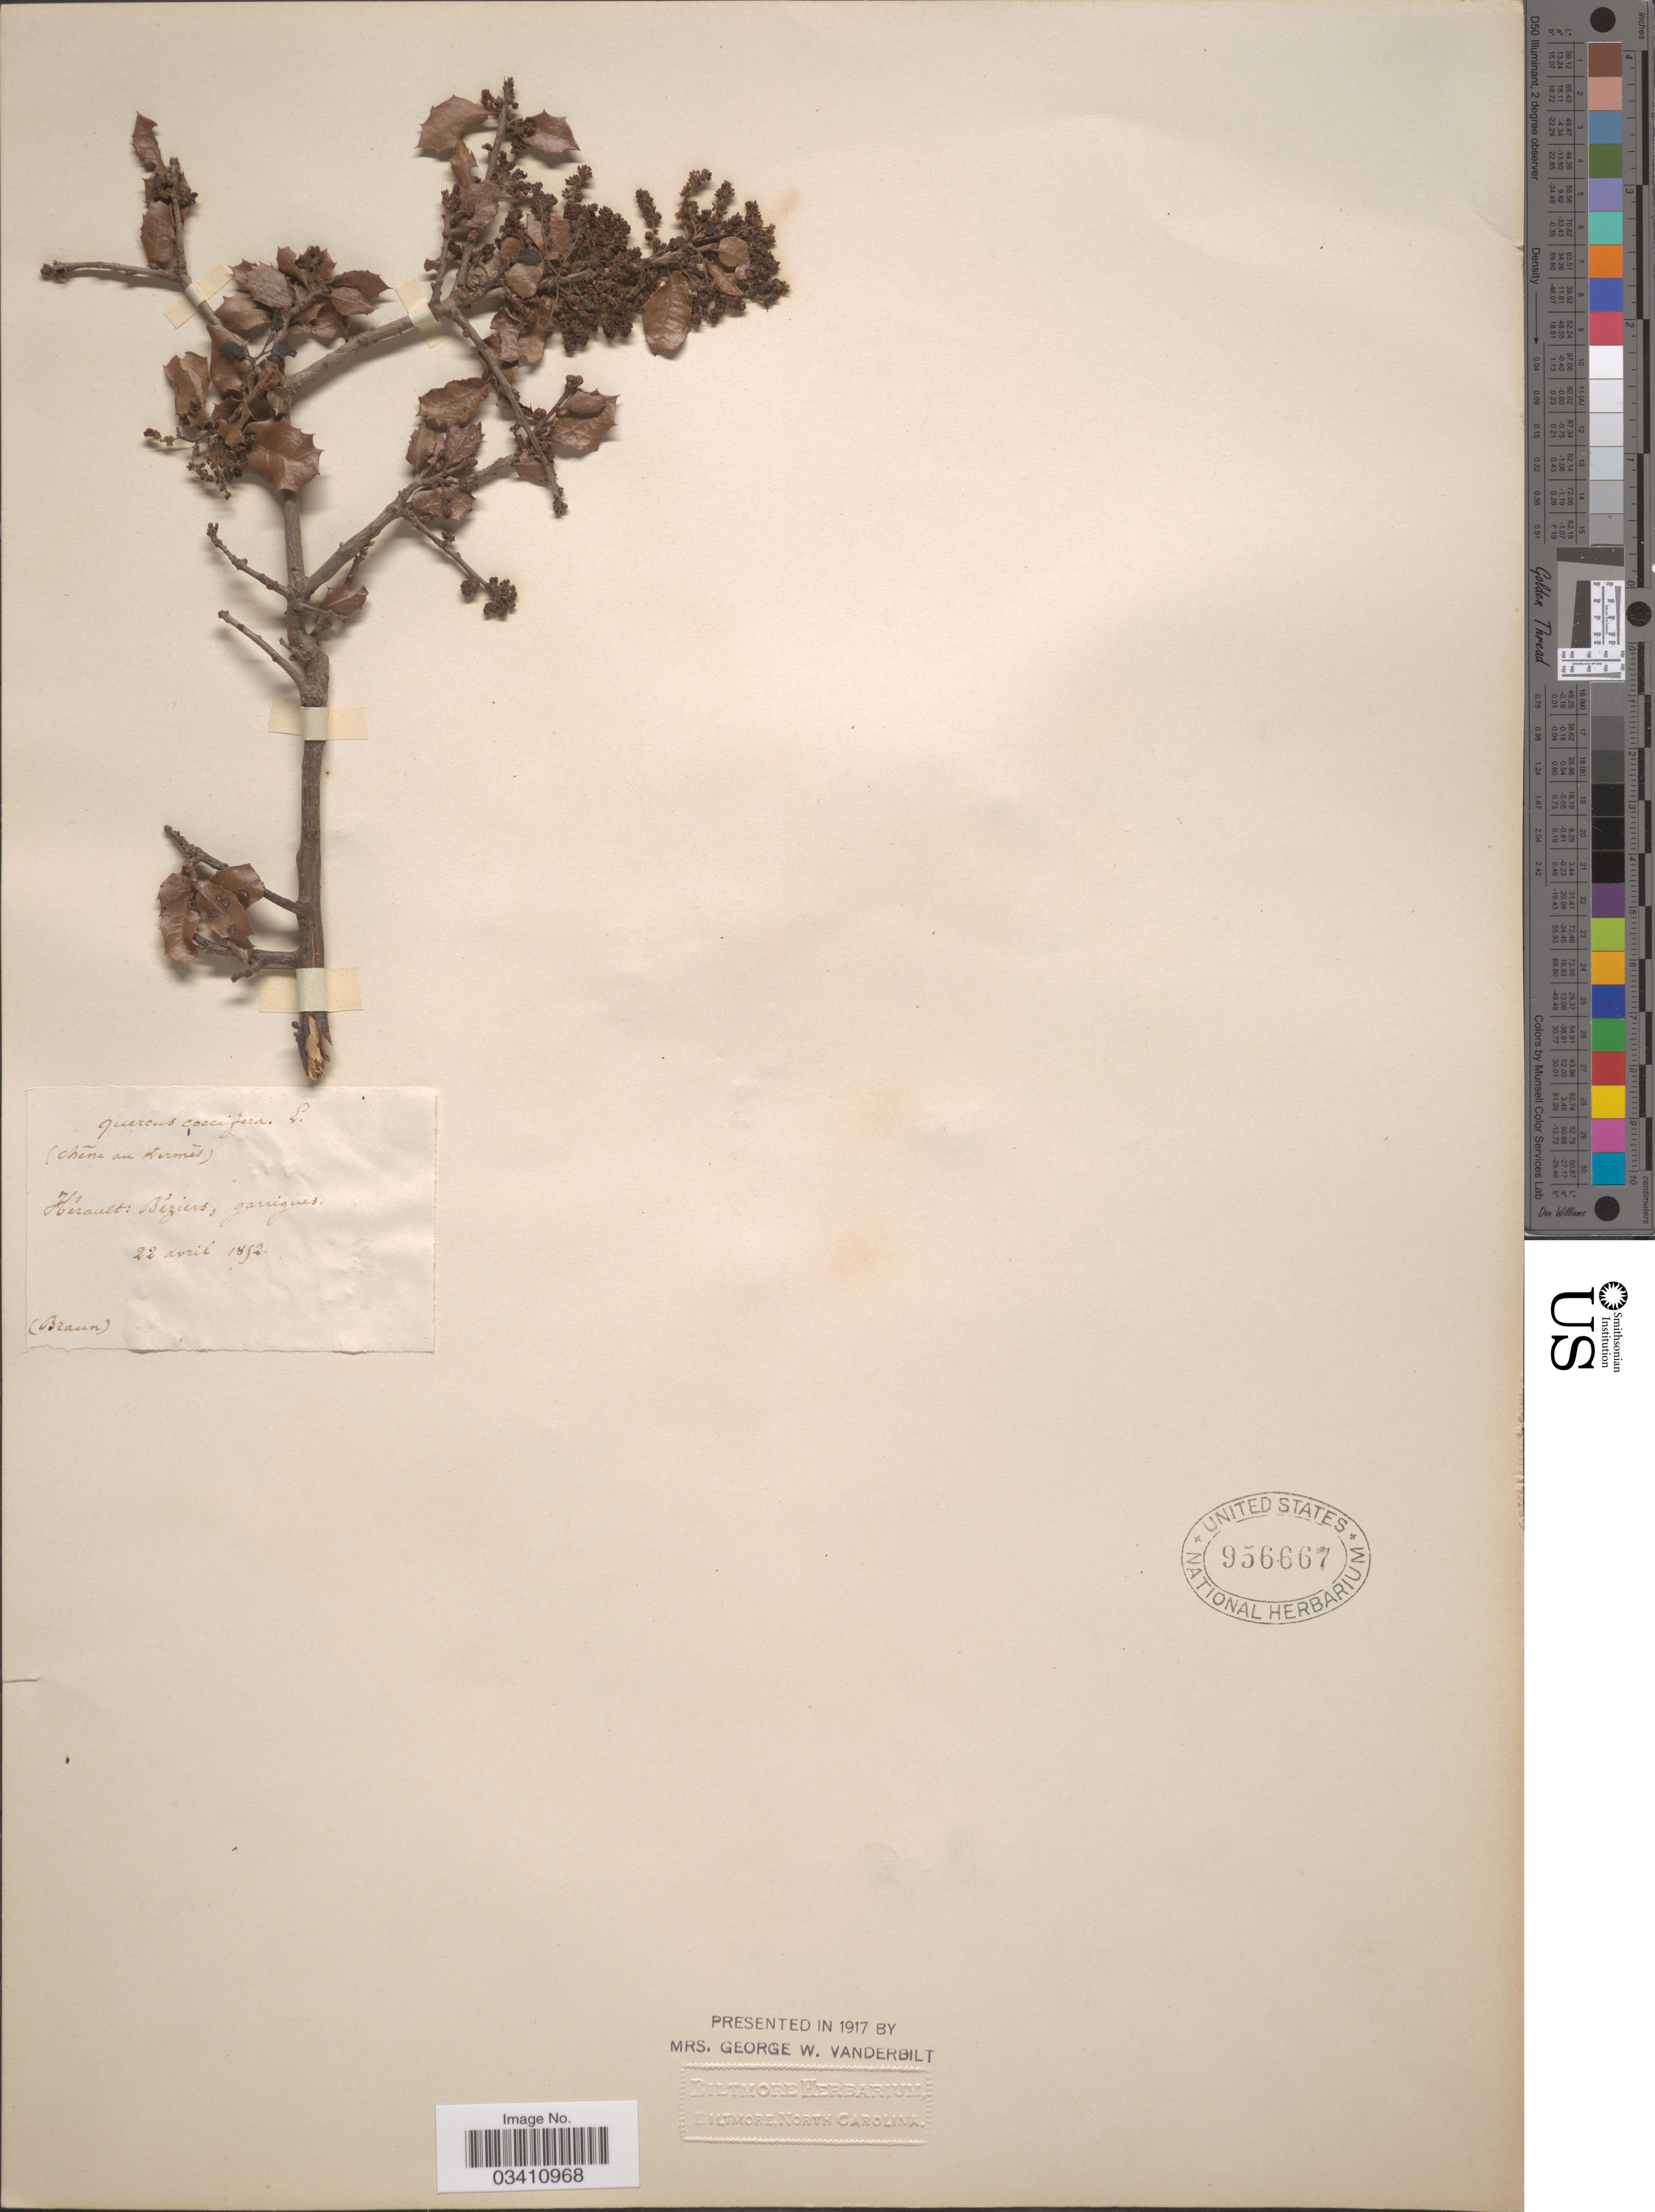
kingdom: Plantae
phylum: Tracheophyta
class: Magnoliopsida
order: Fagales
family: Fagaceae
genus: Quercus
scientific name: Quercus coccifera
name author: L.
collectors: Braun, --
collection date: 1852-04-22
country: France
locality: Herault: Beziers, garrigues.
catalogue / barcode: US 956667